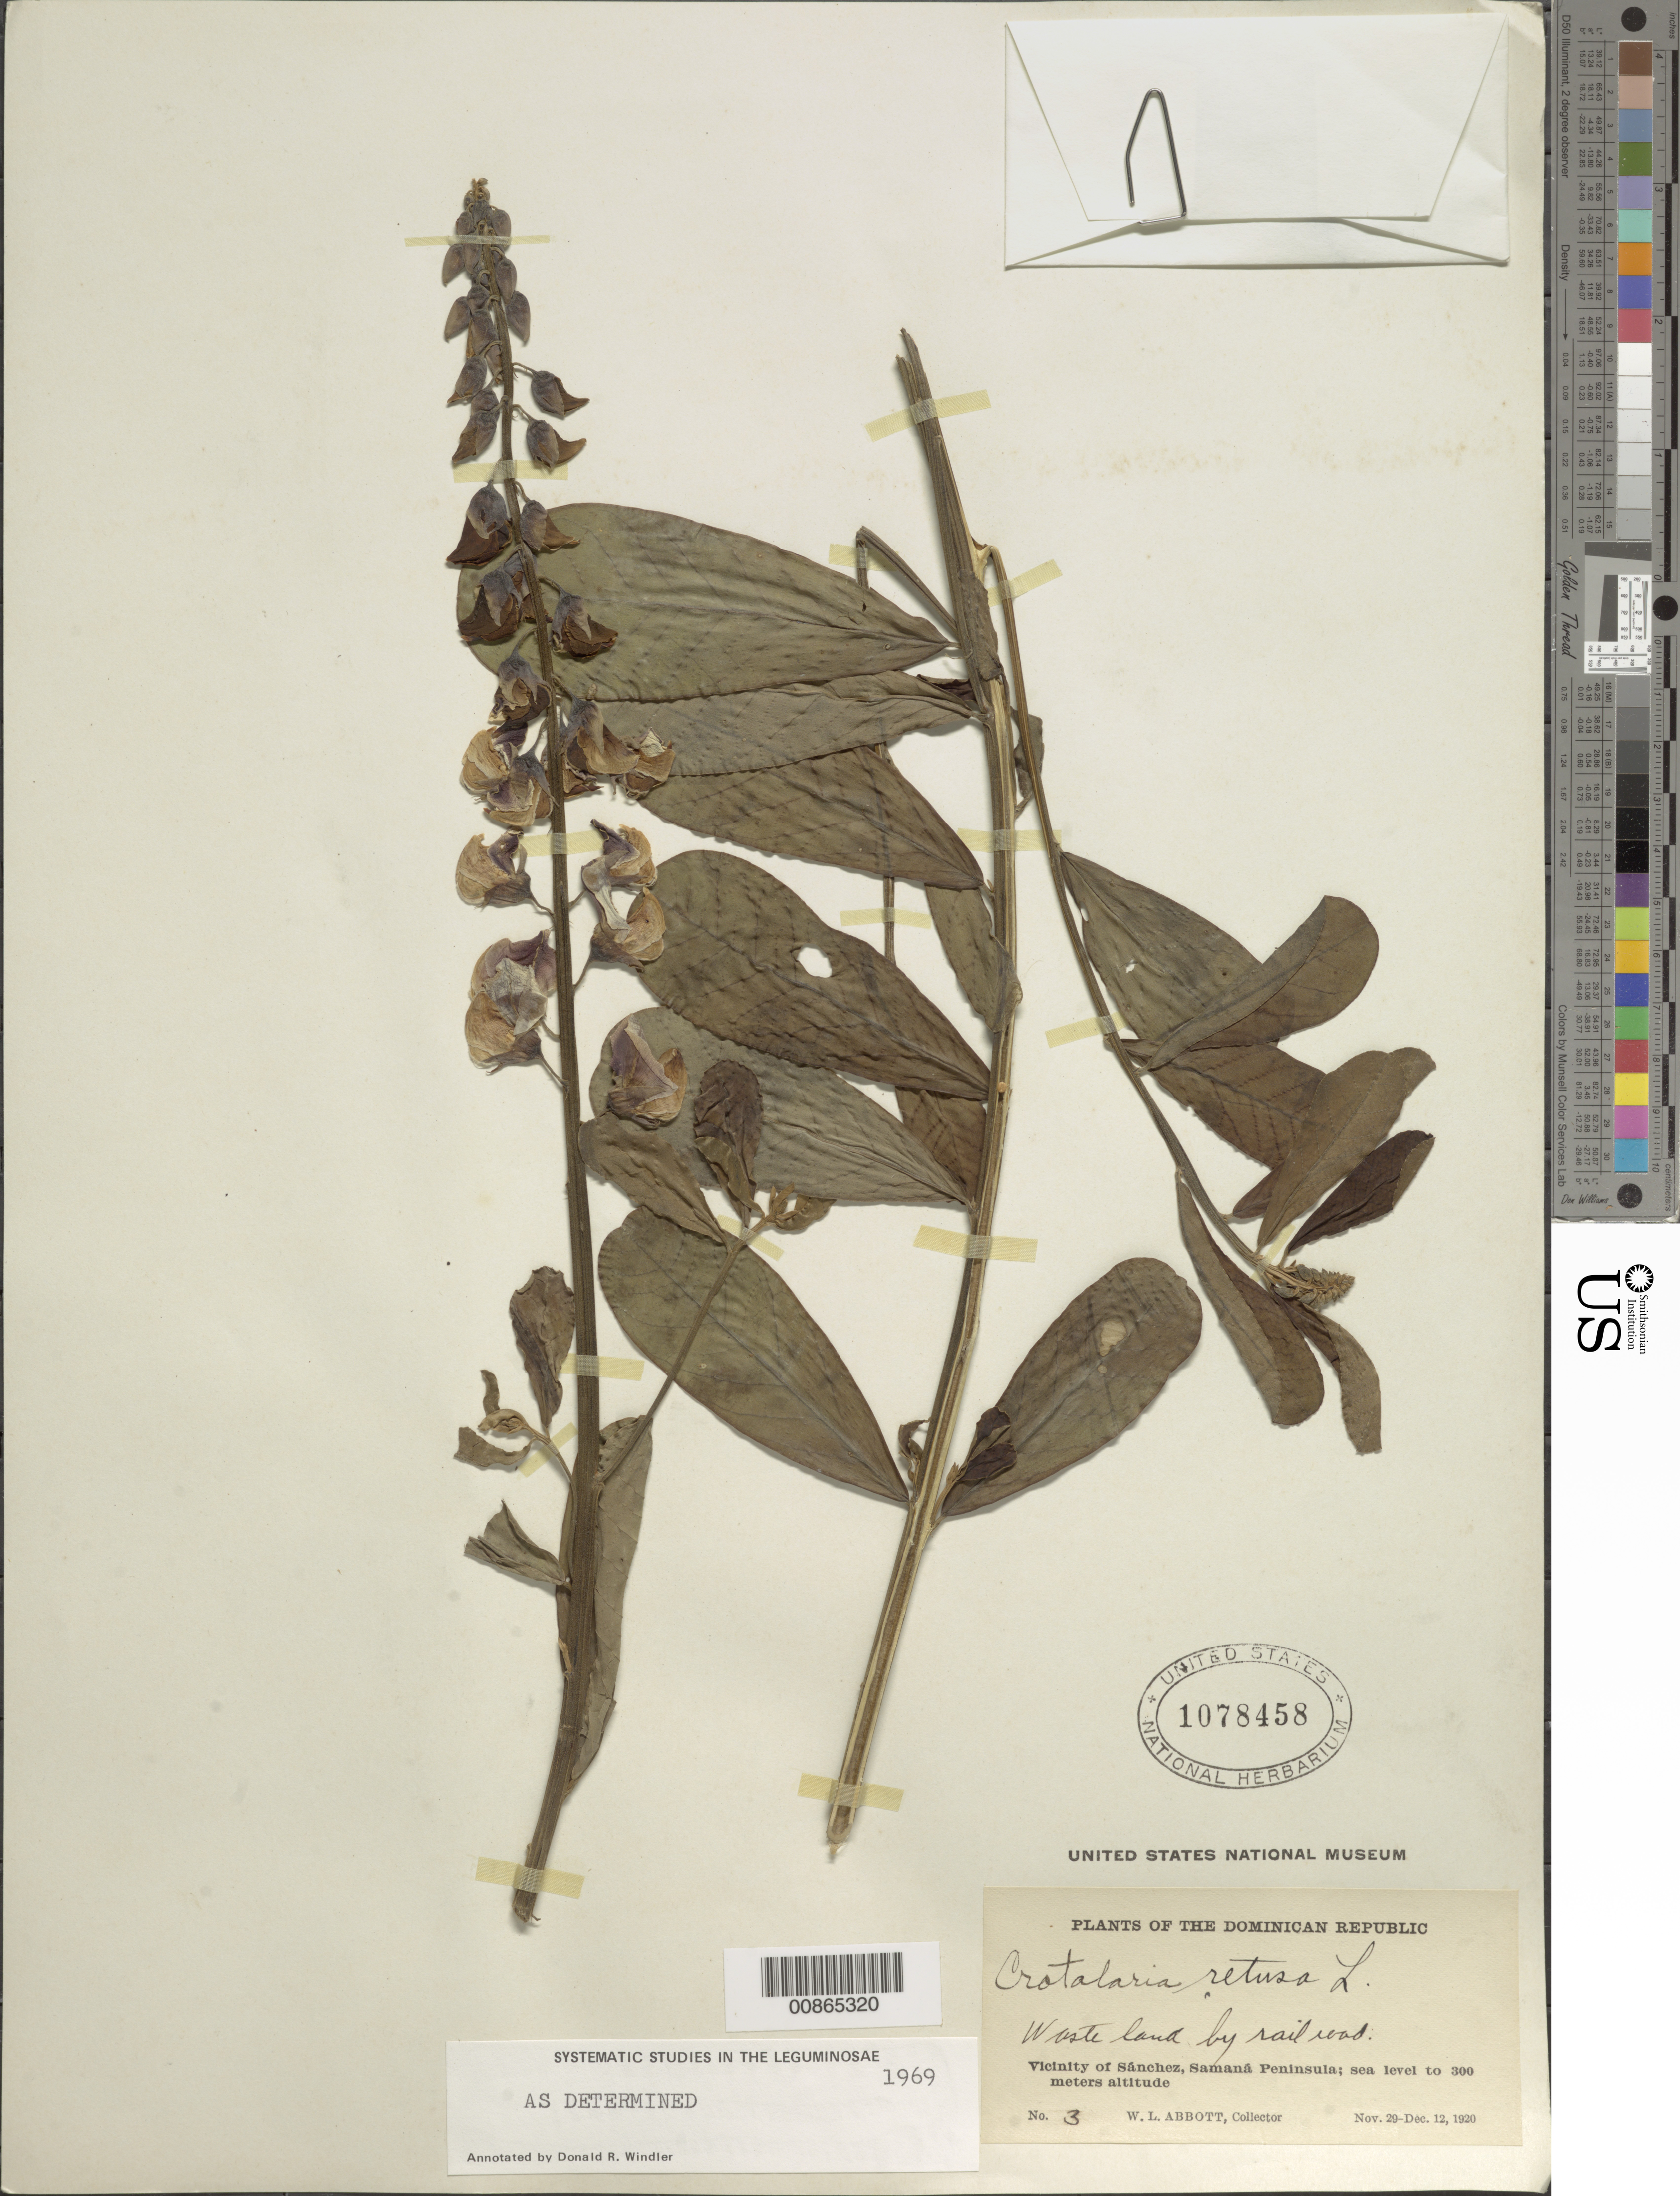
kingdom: Plantae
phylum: Tracheophyta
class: Magnoliopsida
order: Fabales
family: Fabaceae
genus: Crotalaria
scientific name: Crotalaria retusa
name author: L.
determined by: Windler, D. R.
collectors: W. L. Abbott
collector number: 3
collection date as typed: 29 Nov 1920 to 12 Dec 1920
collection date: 1920-11-29/1920-12-12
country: Dominican Republic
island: Hispaniola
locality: Vicinity of Sánchez, Samaná Peninsula.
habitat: Waste land by rail road.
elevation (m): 0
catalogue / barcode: US 1078458